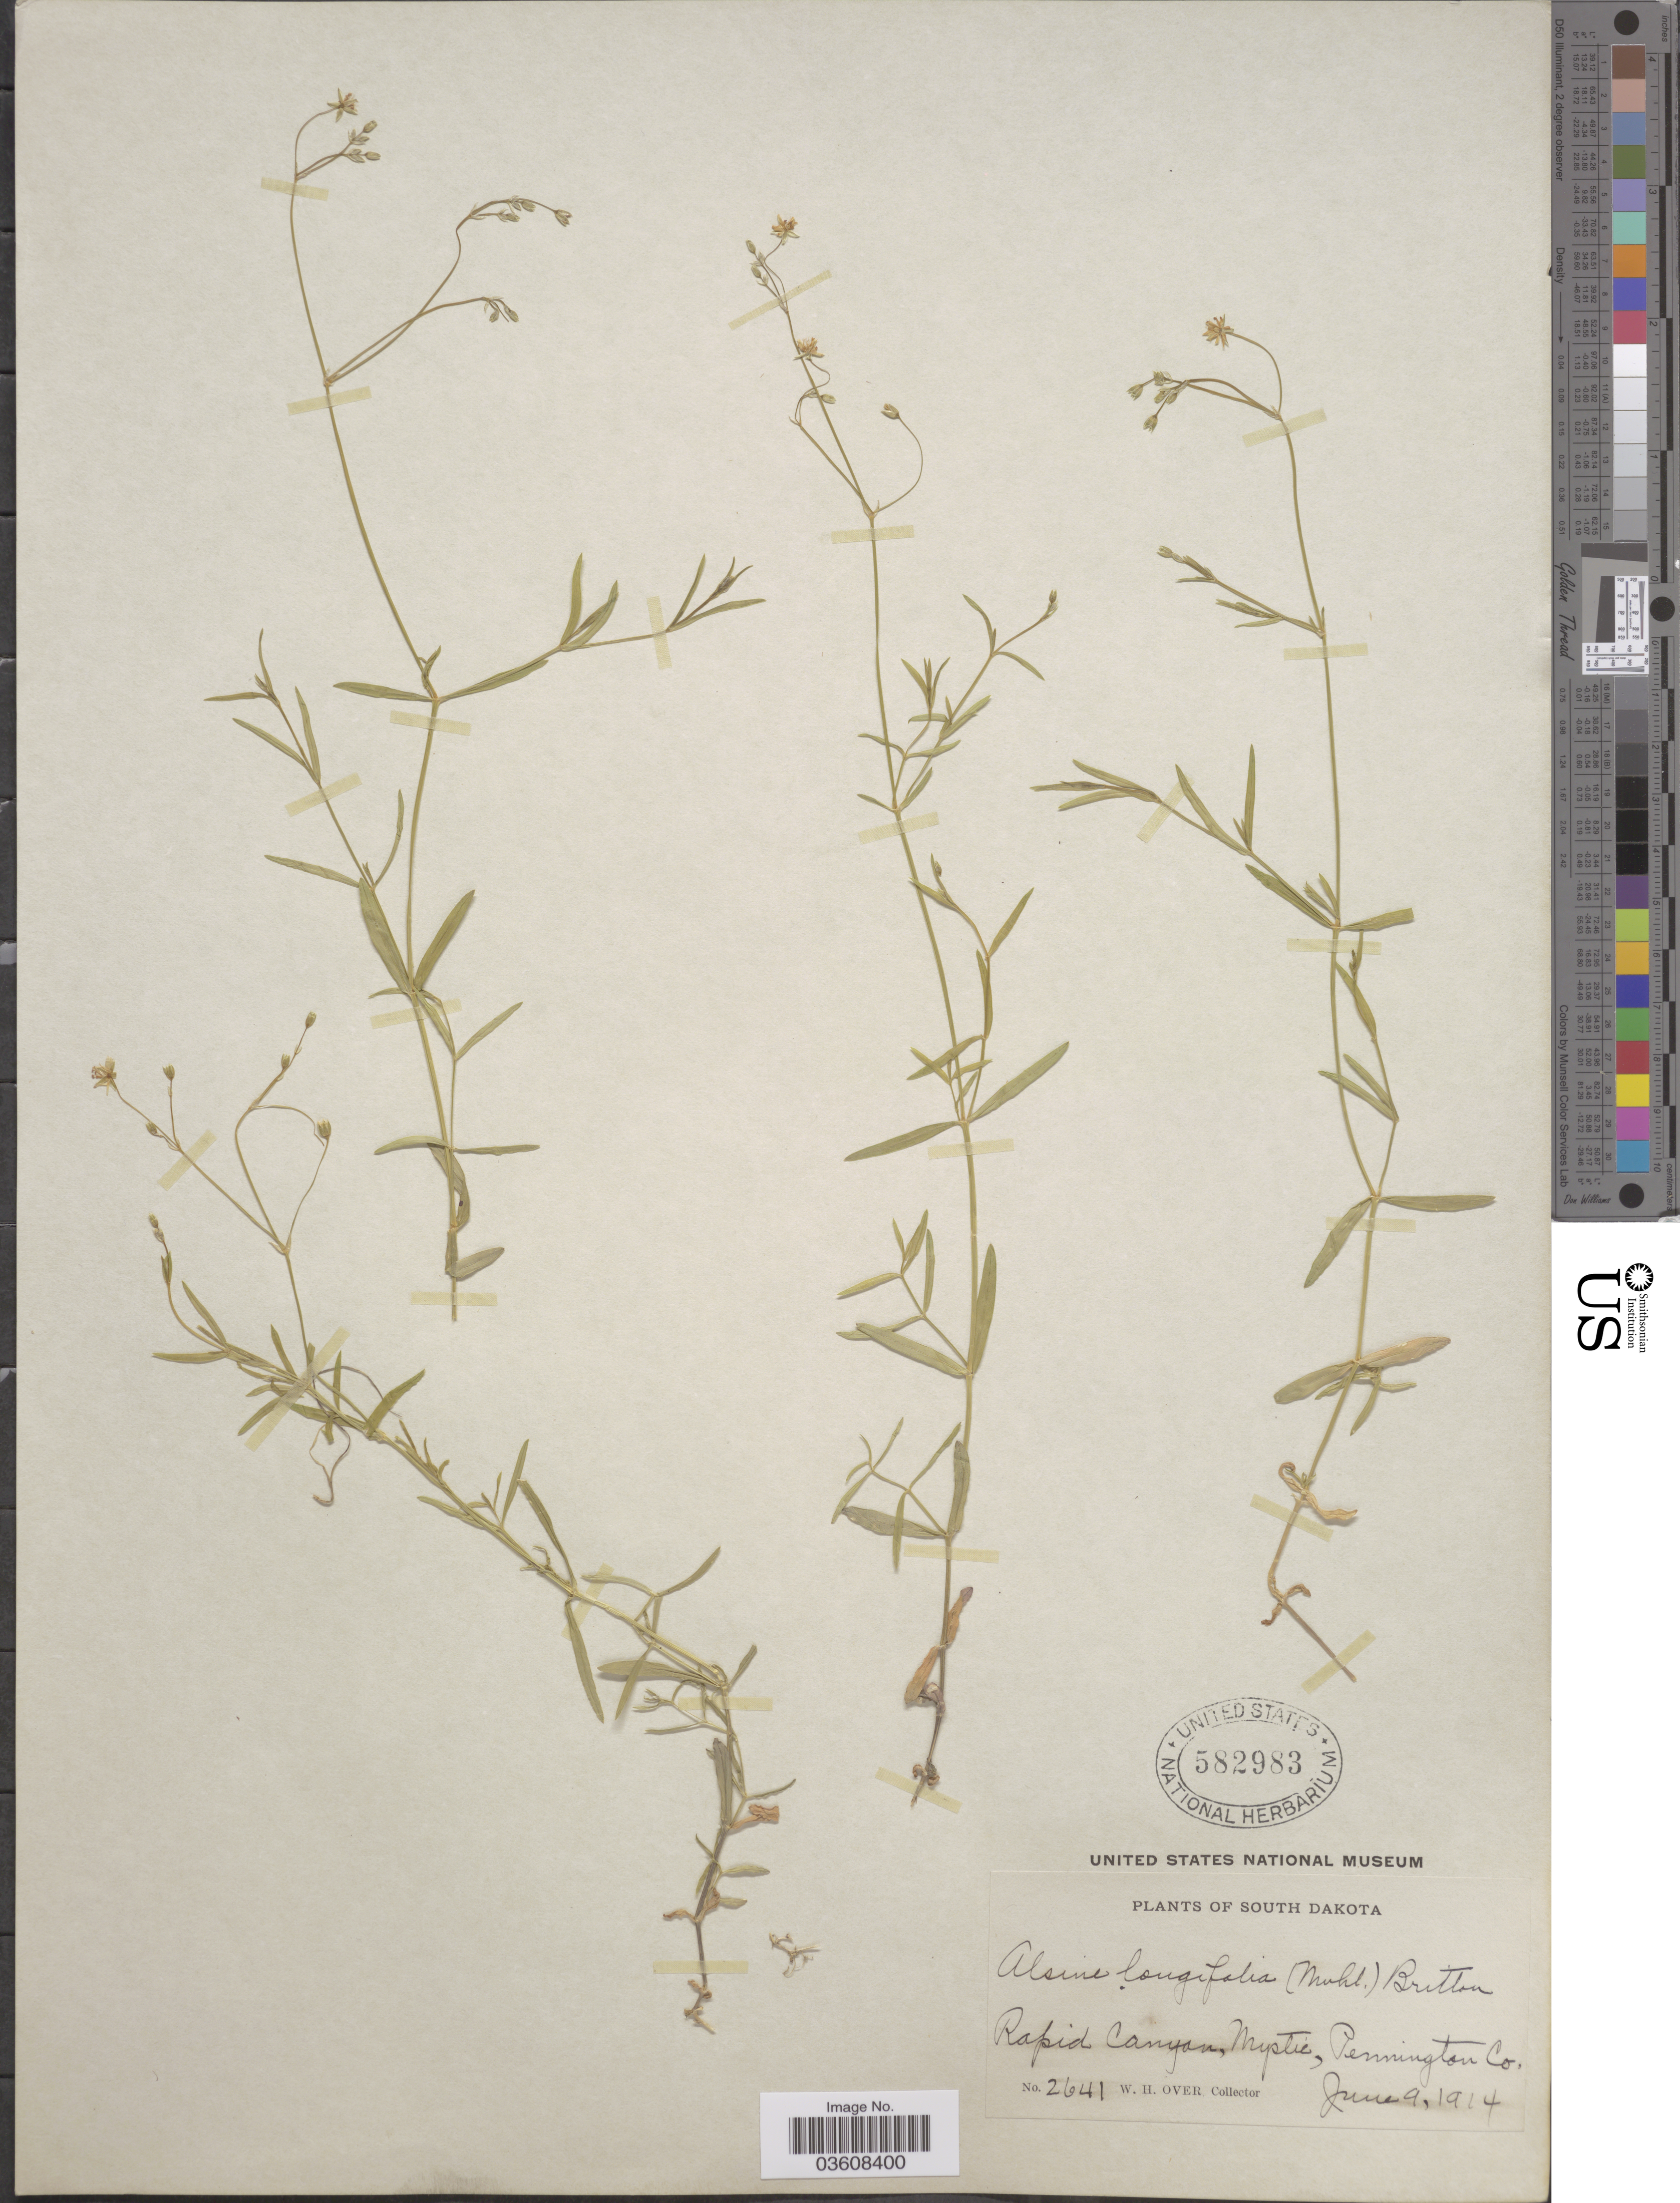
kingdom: Plantae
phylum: Tracheophyta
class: Magnoliopsida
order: Caryophyllales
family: Caryophyllaceae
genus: Stellaria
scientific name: Stellaria longifolia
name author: Muhl. ex Willd.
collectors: W. Over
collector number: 2641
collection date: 1914-06-09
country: United States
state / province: South Dakota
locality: Rapid Canyon, Mystic, Pennington Co.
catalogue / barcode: US 582983